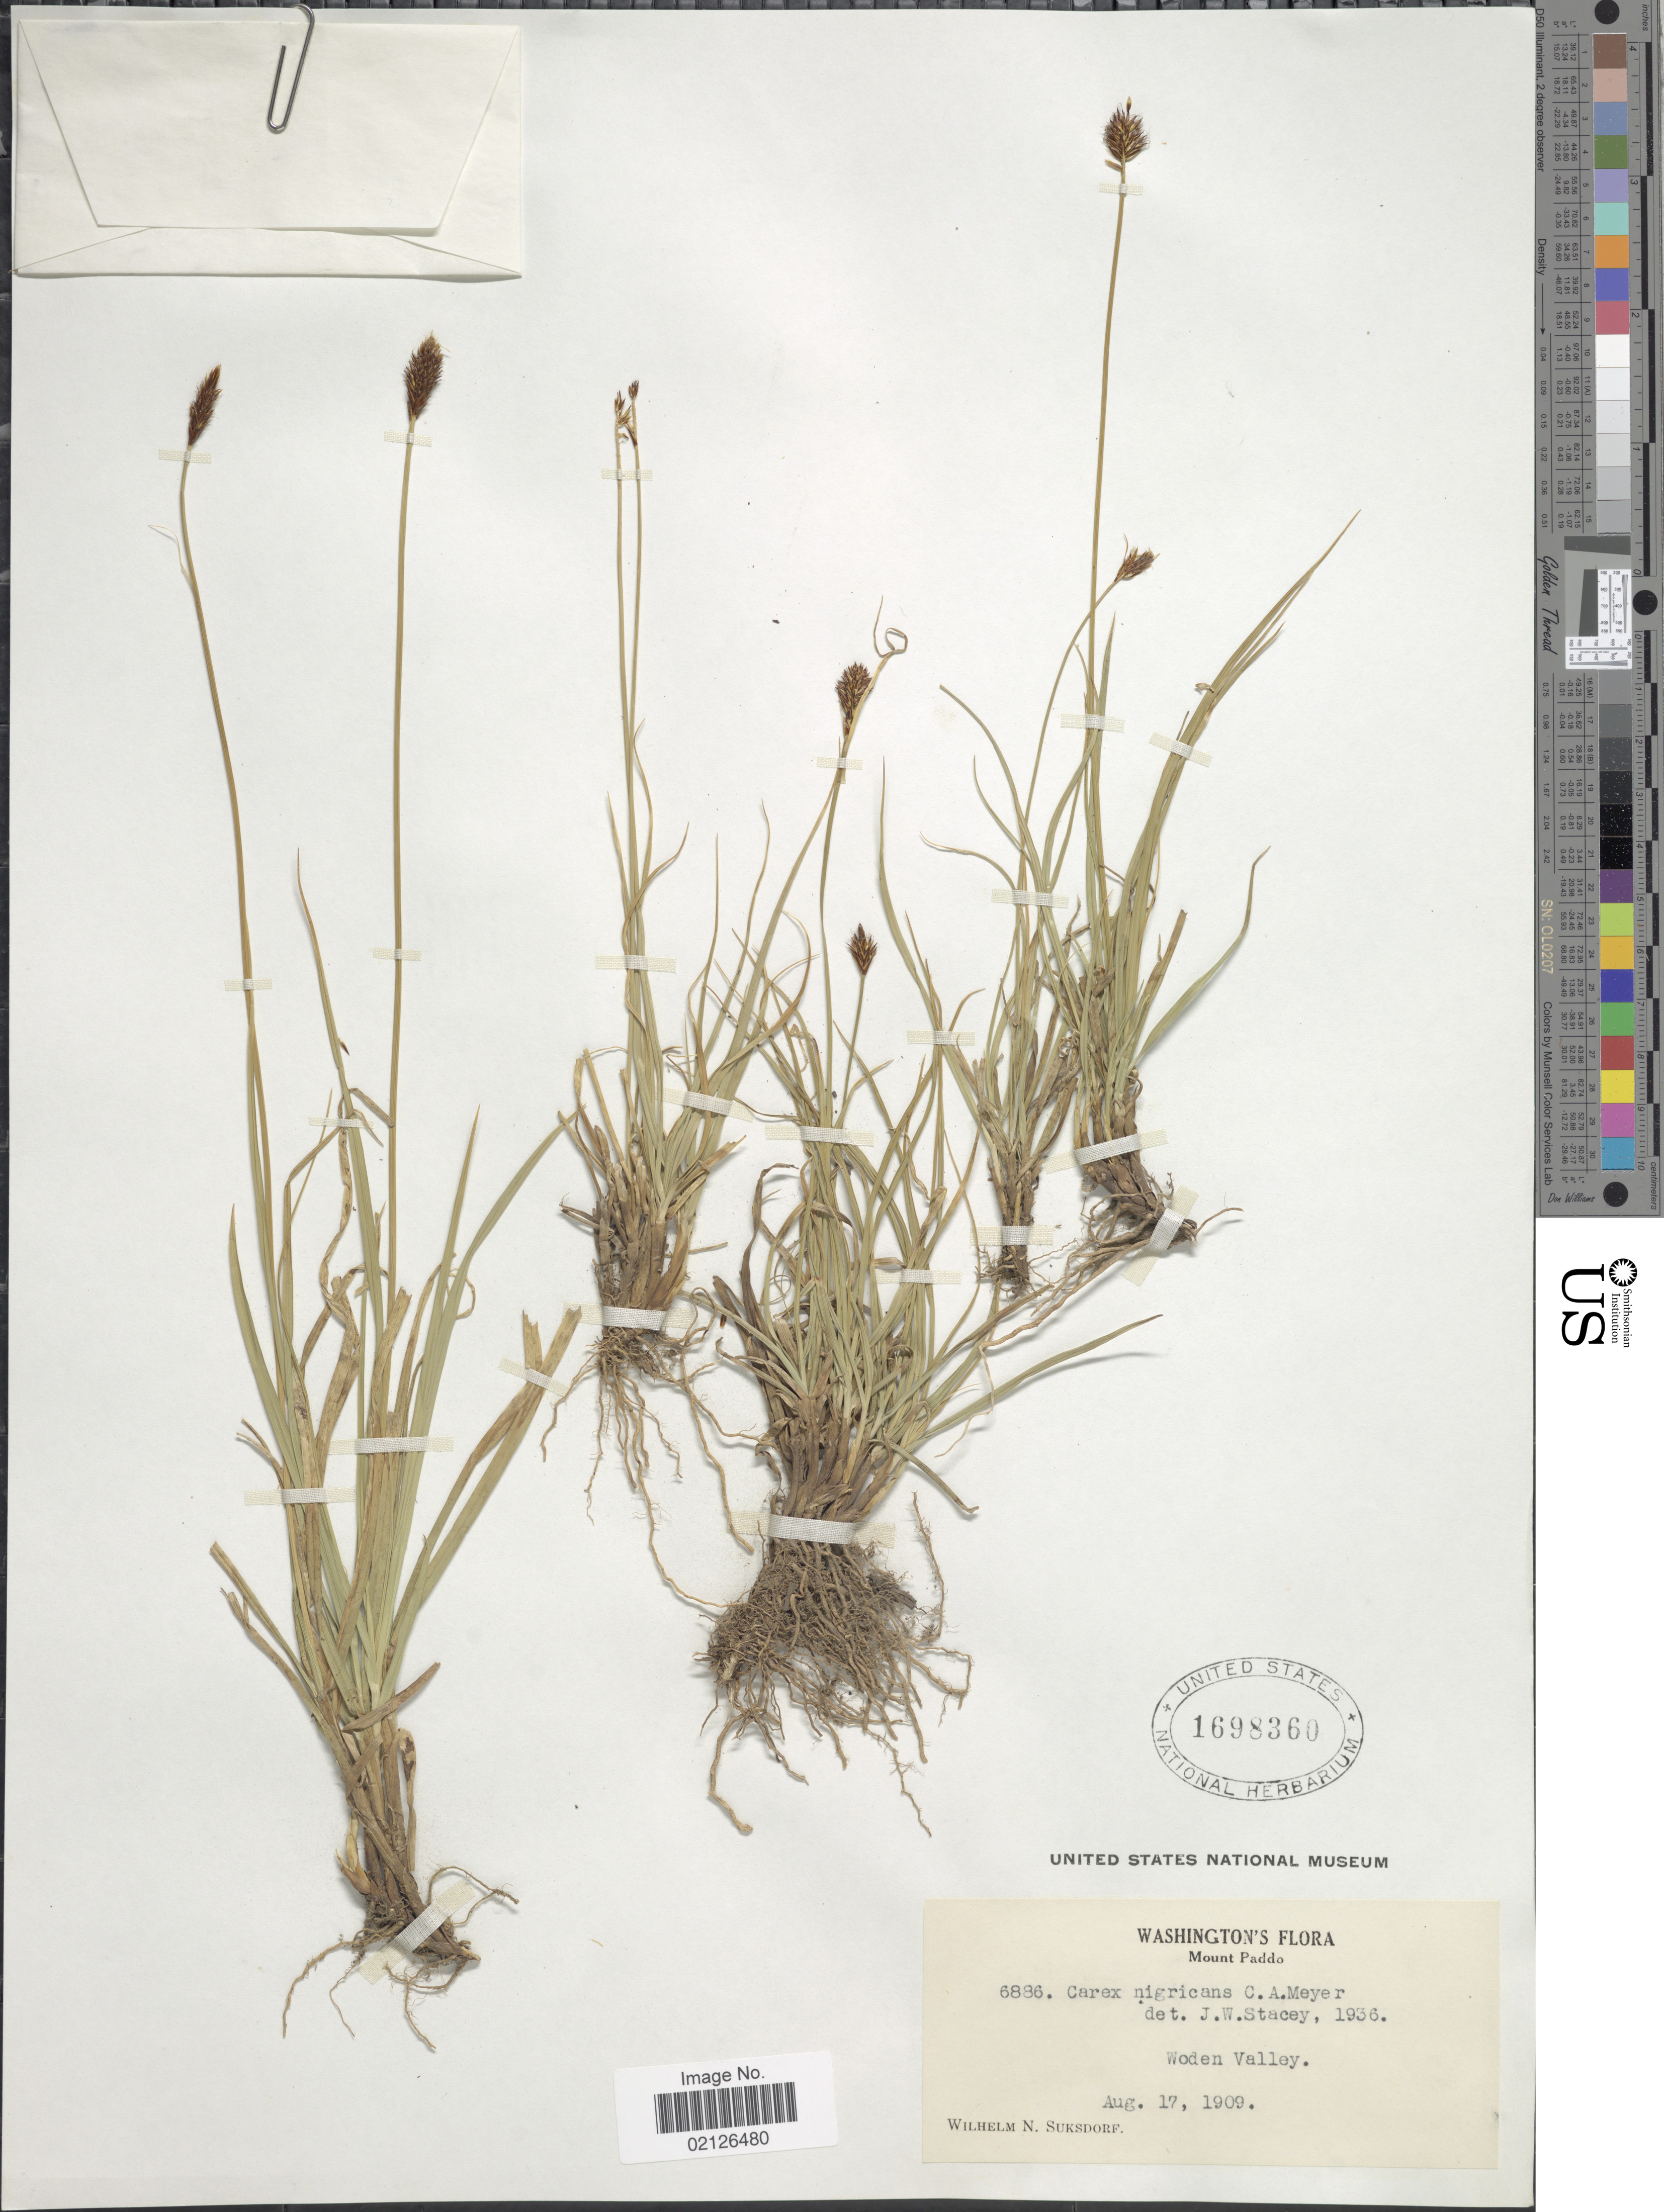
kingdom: Plantae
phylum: Tracheophyta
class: Liliopsida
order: Poales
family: Cyperaceae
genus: Carex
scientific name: Carex nigricans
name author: C.A. Mey.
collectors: W. N. Suksdorf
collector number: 6886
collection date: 1909-08-17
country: United States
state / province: Washington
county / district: Skamania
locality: Mount Paddo, Woden Valley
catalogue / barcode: US 1698360